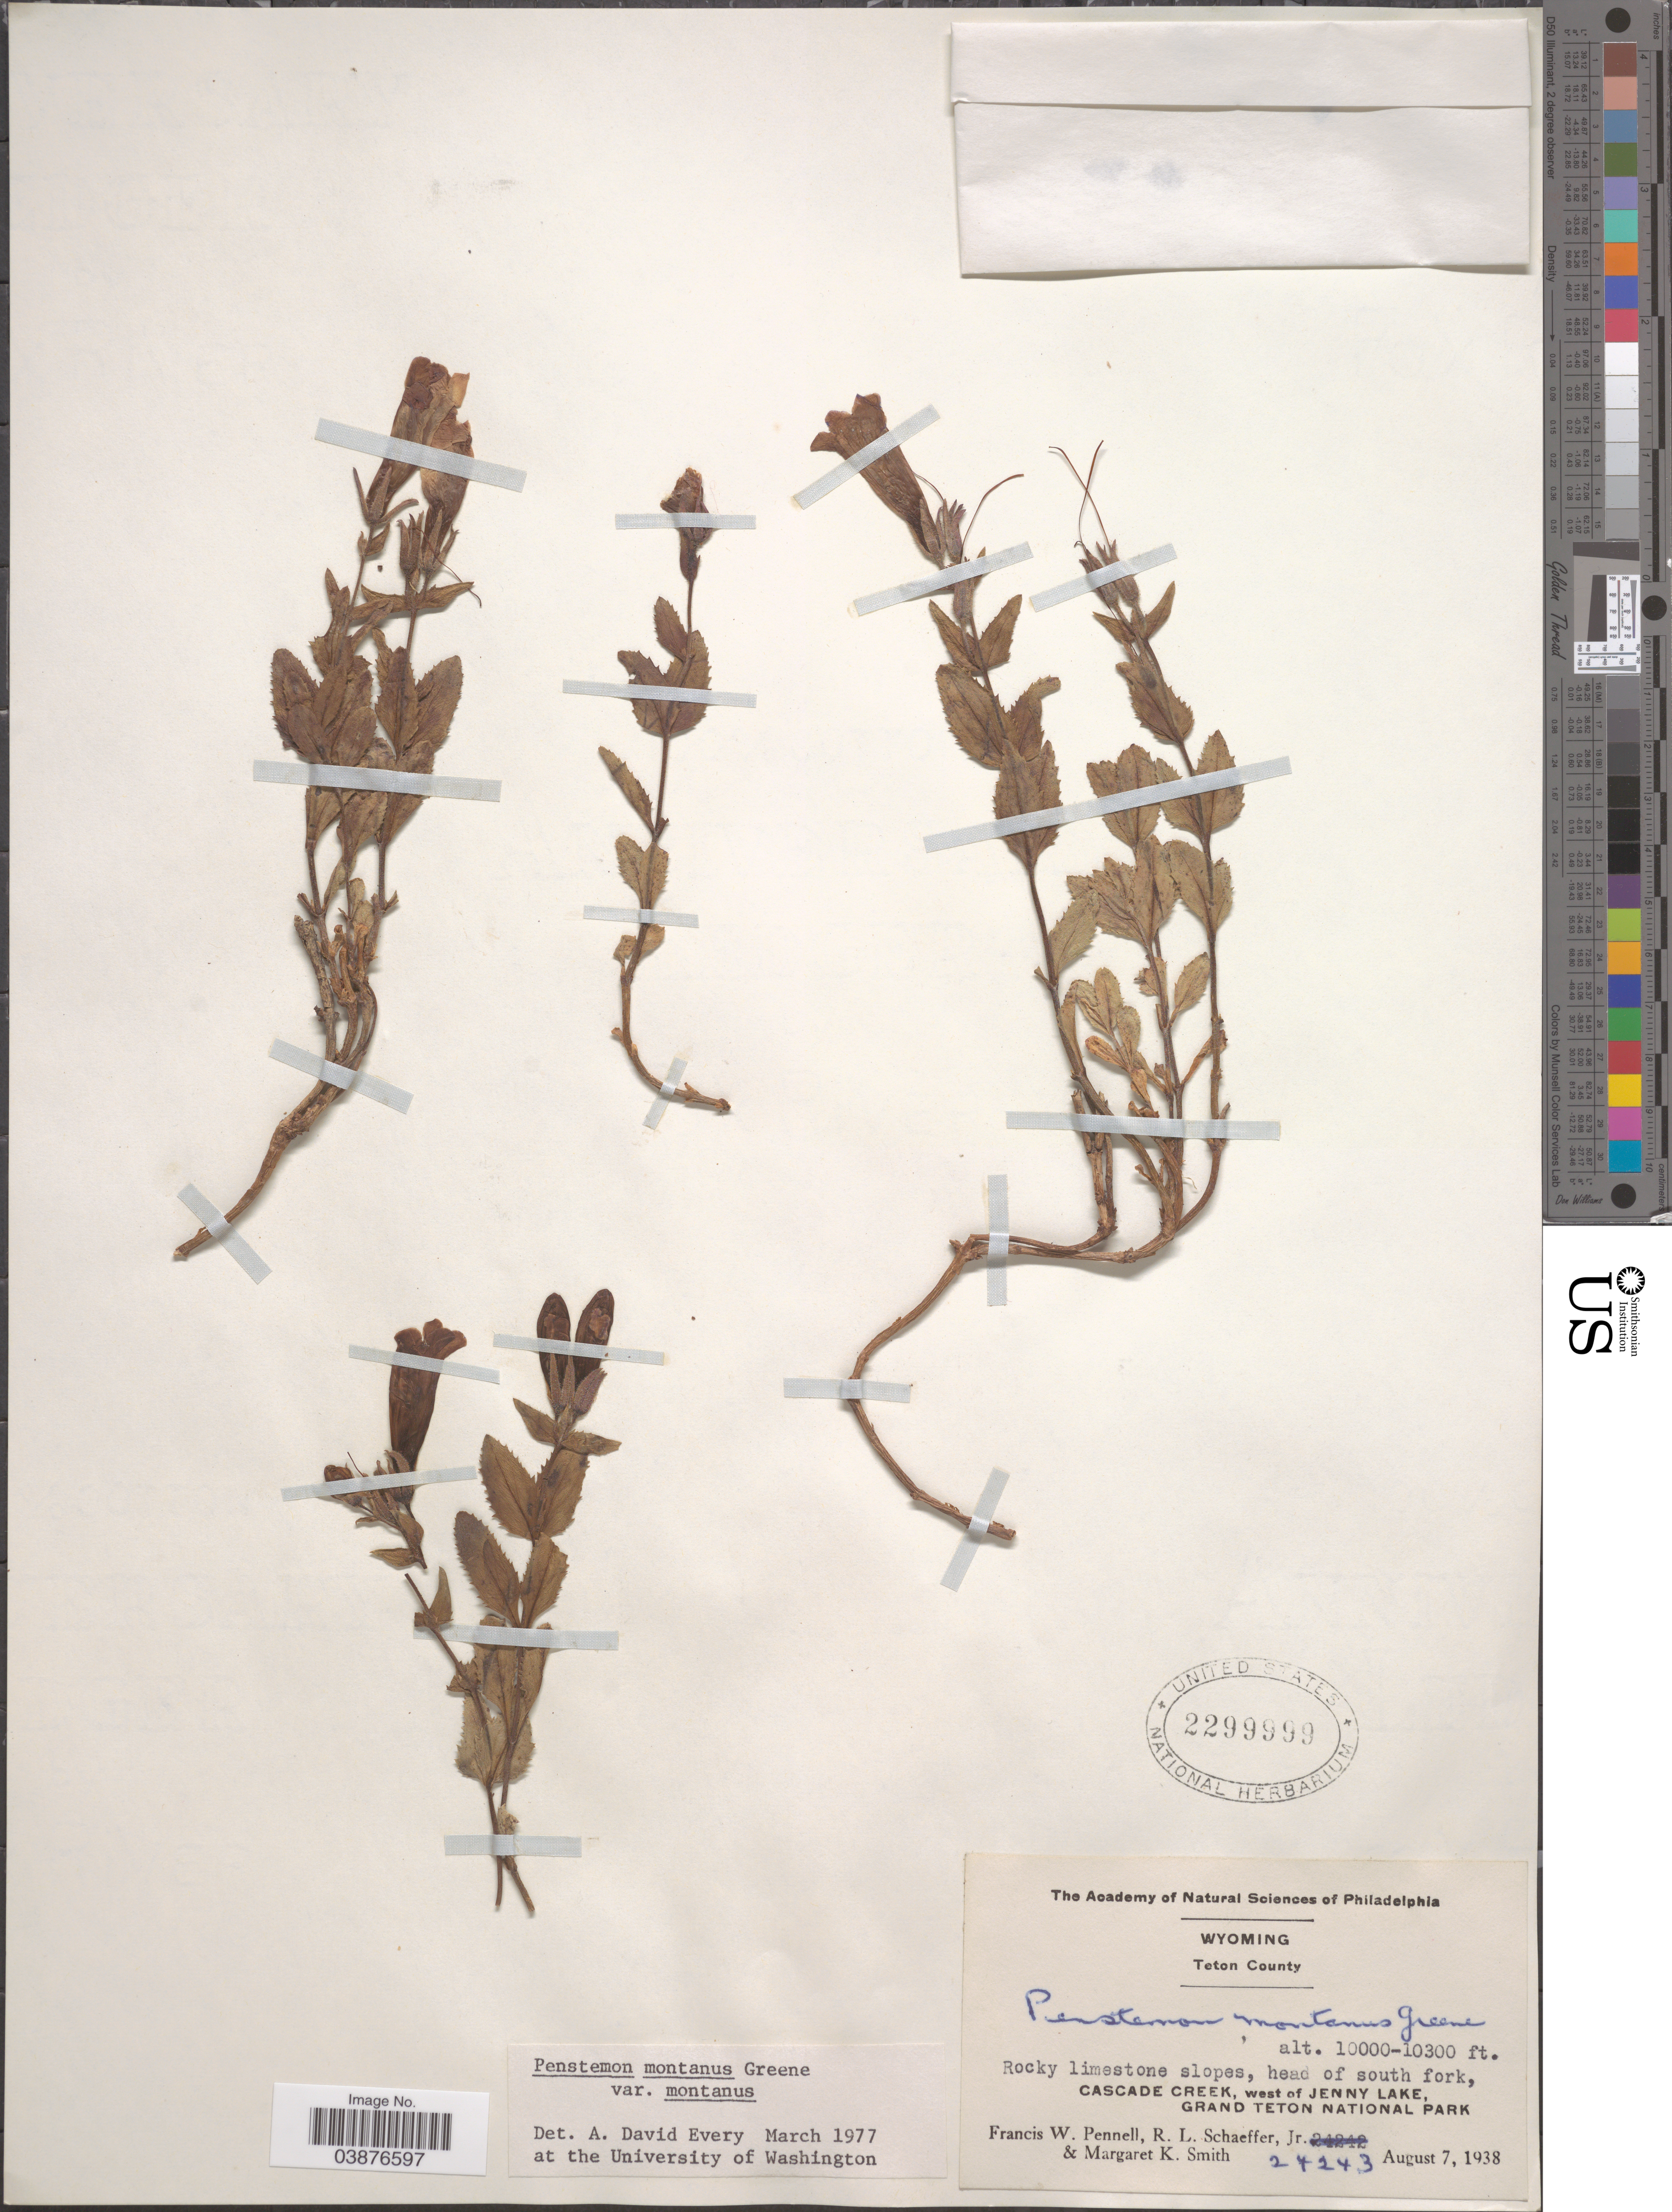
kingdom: Plantae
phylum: Tracheophyta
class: Magnoliopsida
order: Lamiales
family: Plantaginaceae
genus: Penstemon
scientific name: Penstemon montanus var. montanus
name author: Greene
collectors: F. W. Pennell, R. L. Schaeffer Jr. & M. Smith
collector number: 24243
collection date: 1938-08-07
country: United States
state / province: Wyoming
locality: Teton County. Head of south forkm Cascade Creek, west of Jenny Lake, Grand Teton National Park.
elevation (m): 3048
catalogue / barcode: US 2299999